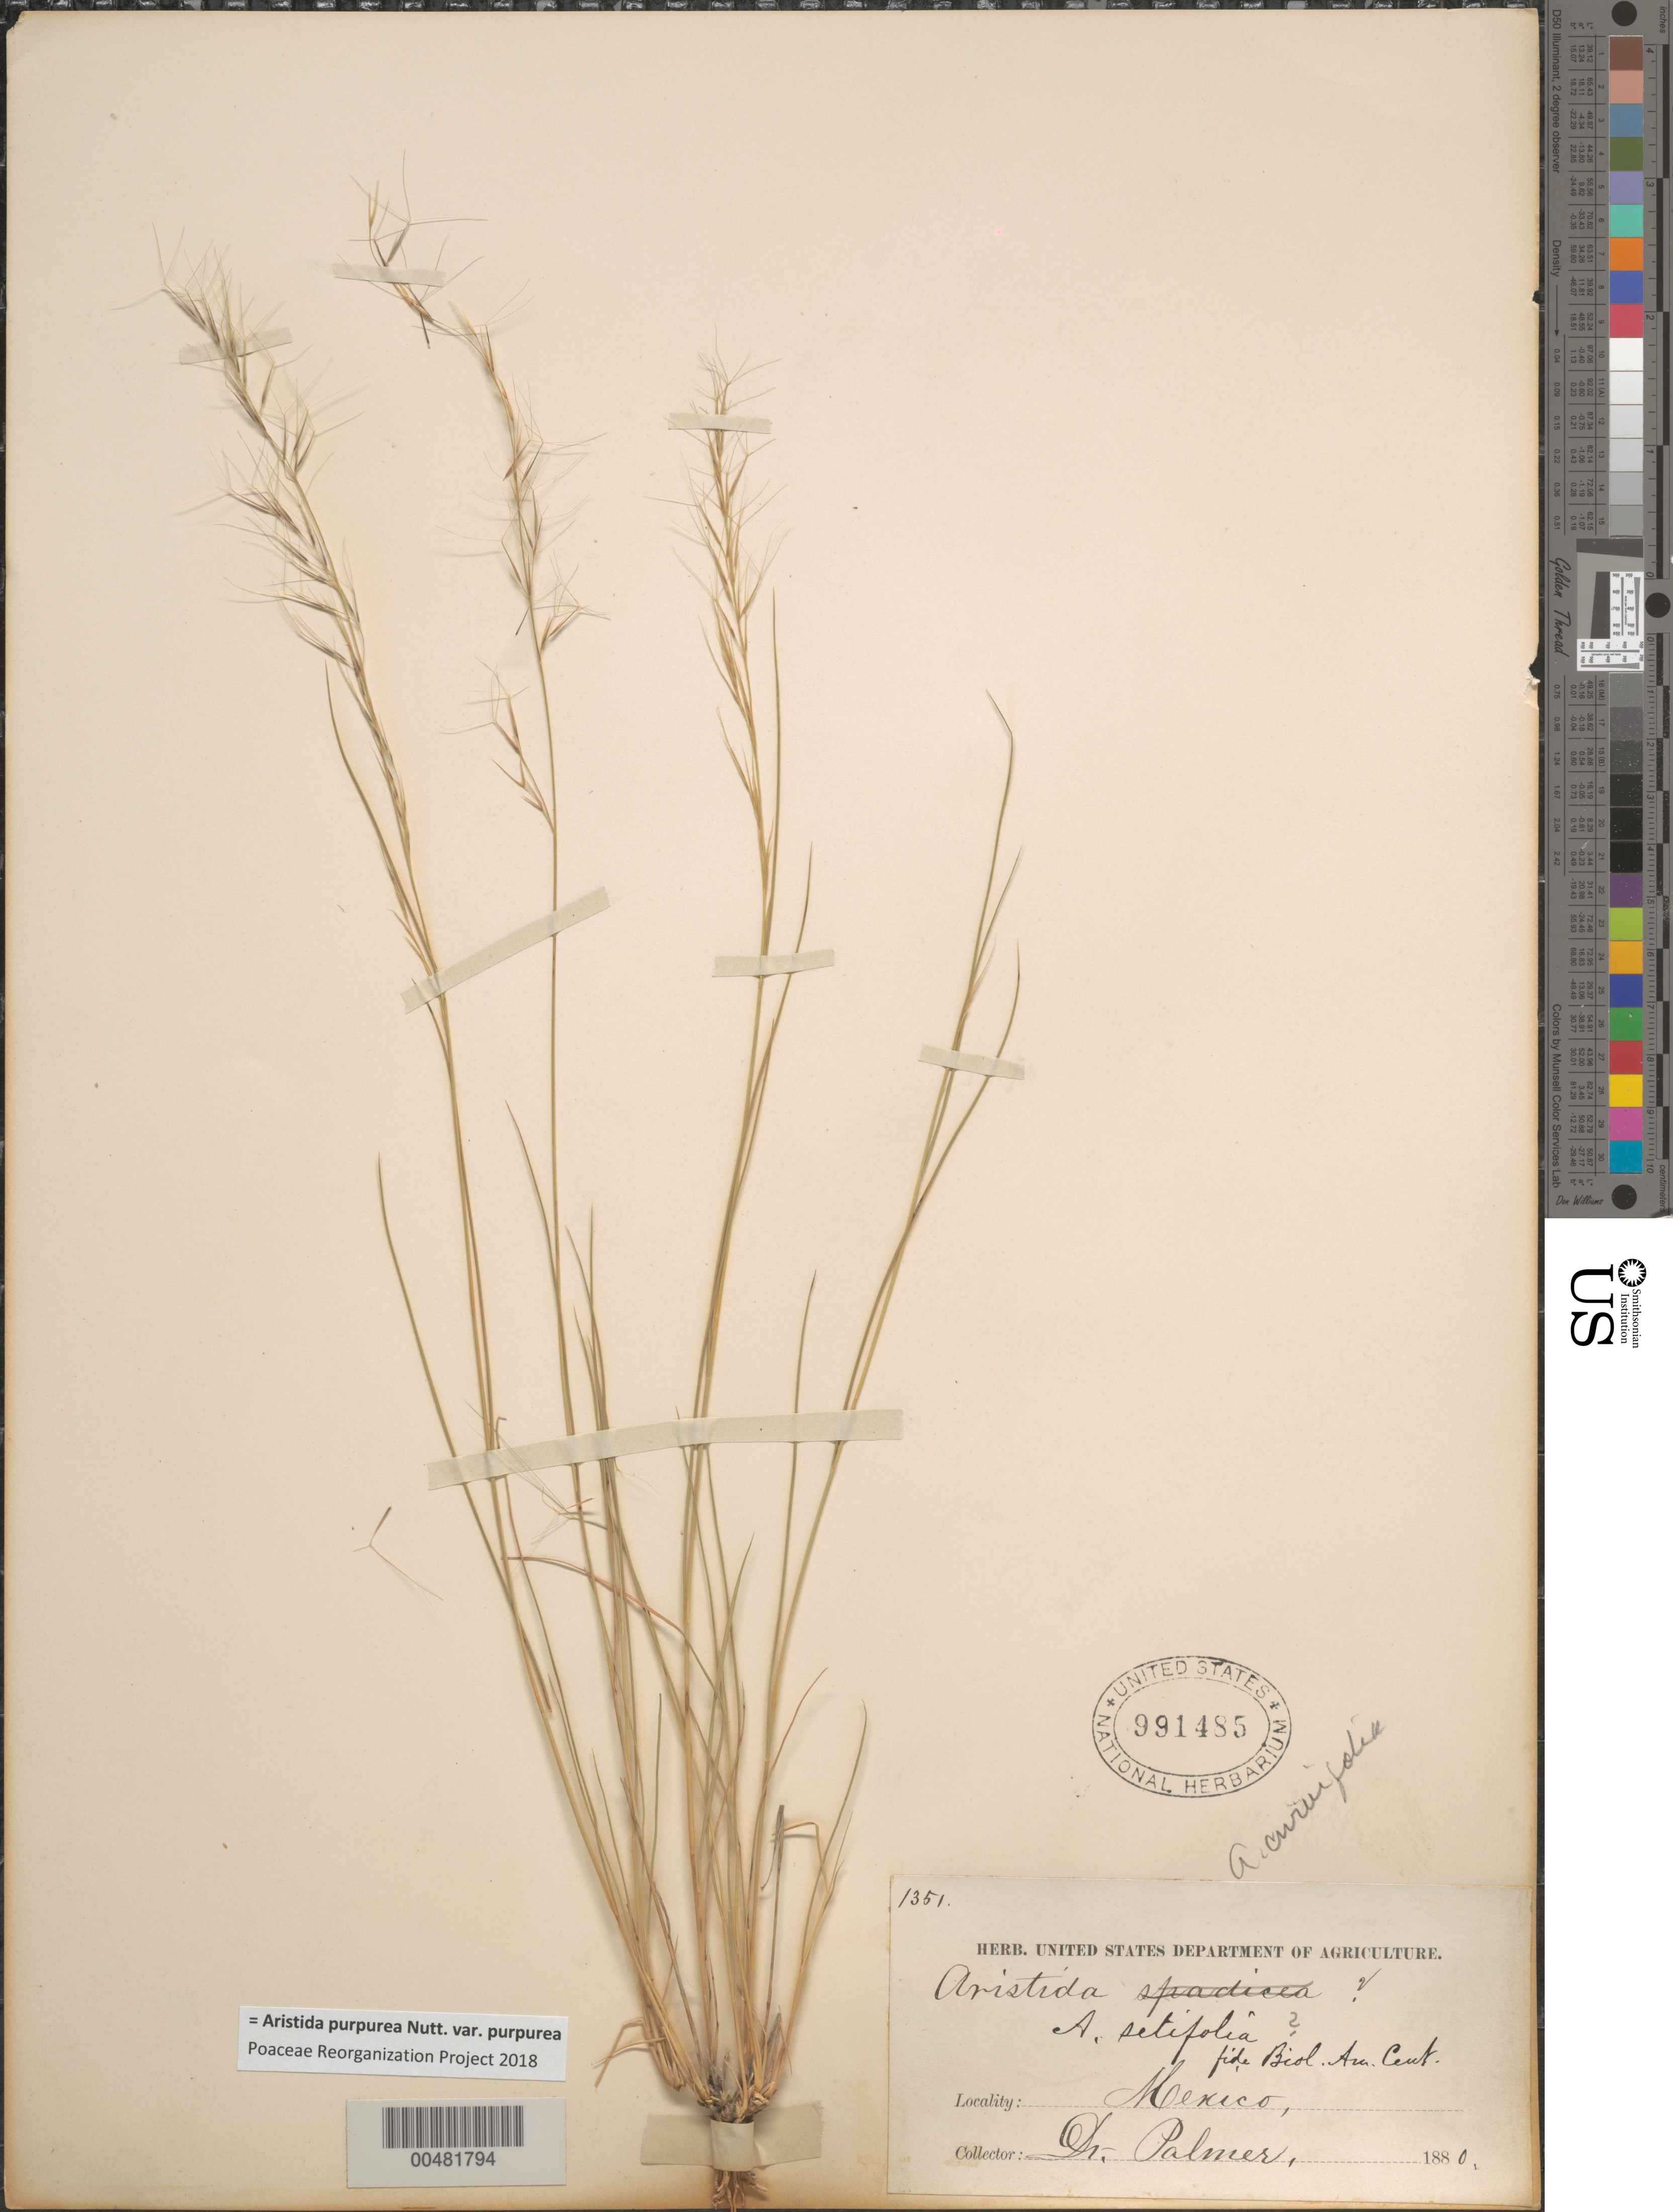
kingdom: Plantae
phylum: Tracheophyta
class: Liliopsida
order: Poales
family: Poaceae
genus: Aristida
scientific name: Aristida purpurea var. purpurea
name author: Nutt.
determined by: Poaceae Reorganization Project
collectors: E. Palmer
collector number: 1351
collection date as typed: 1880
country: Mexico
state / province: Durango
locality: San Ramon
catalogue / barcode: US 991485